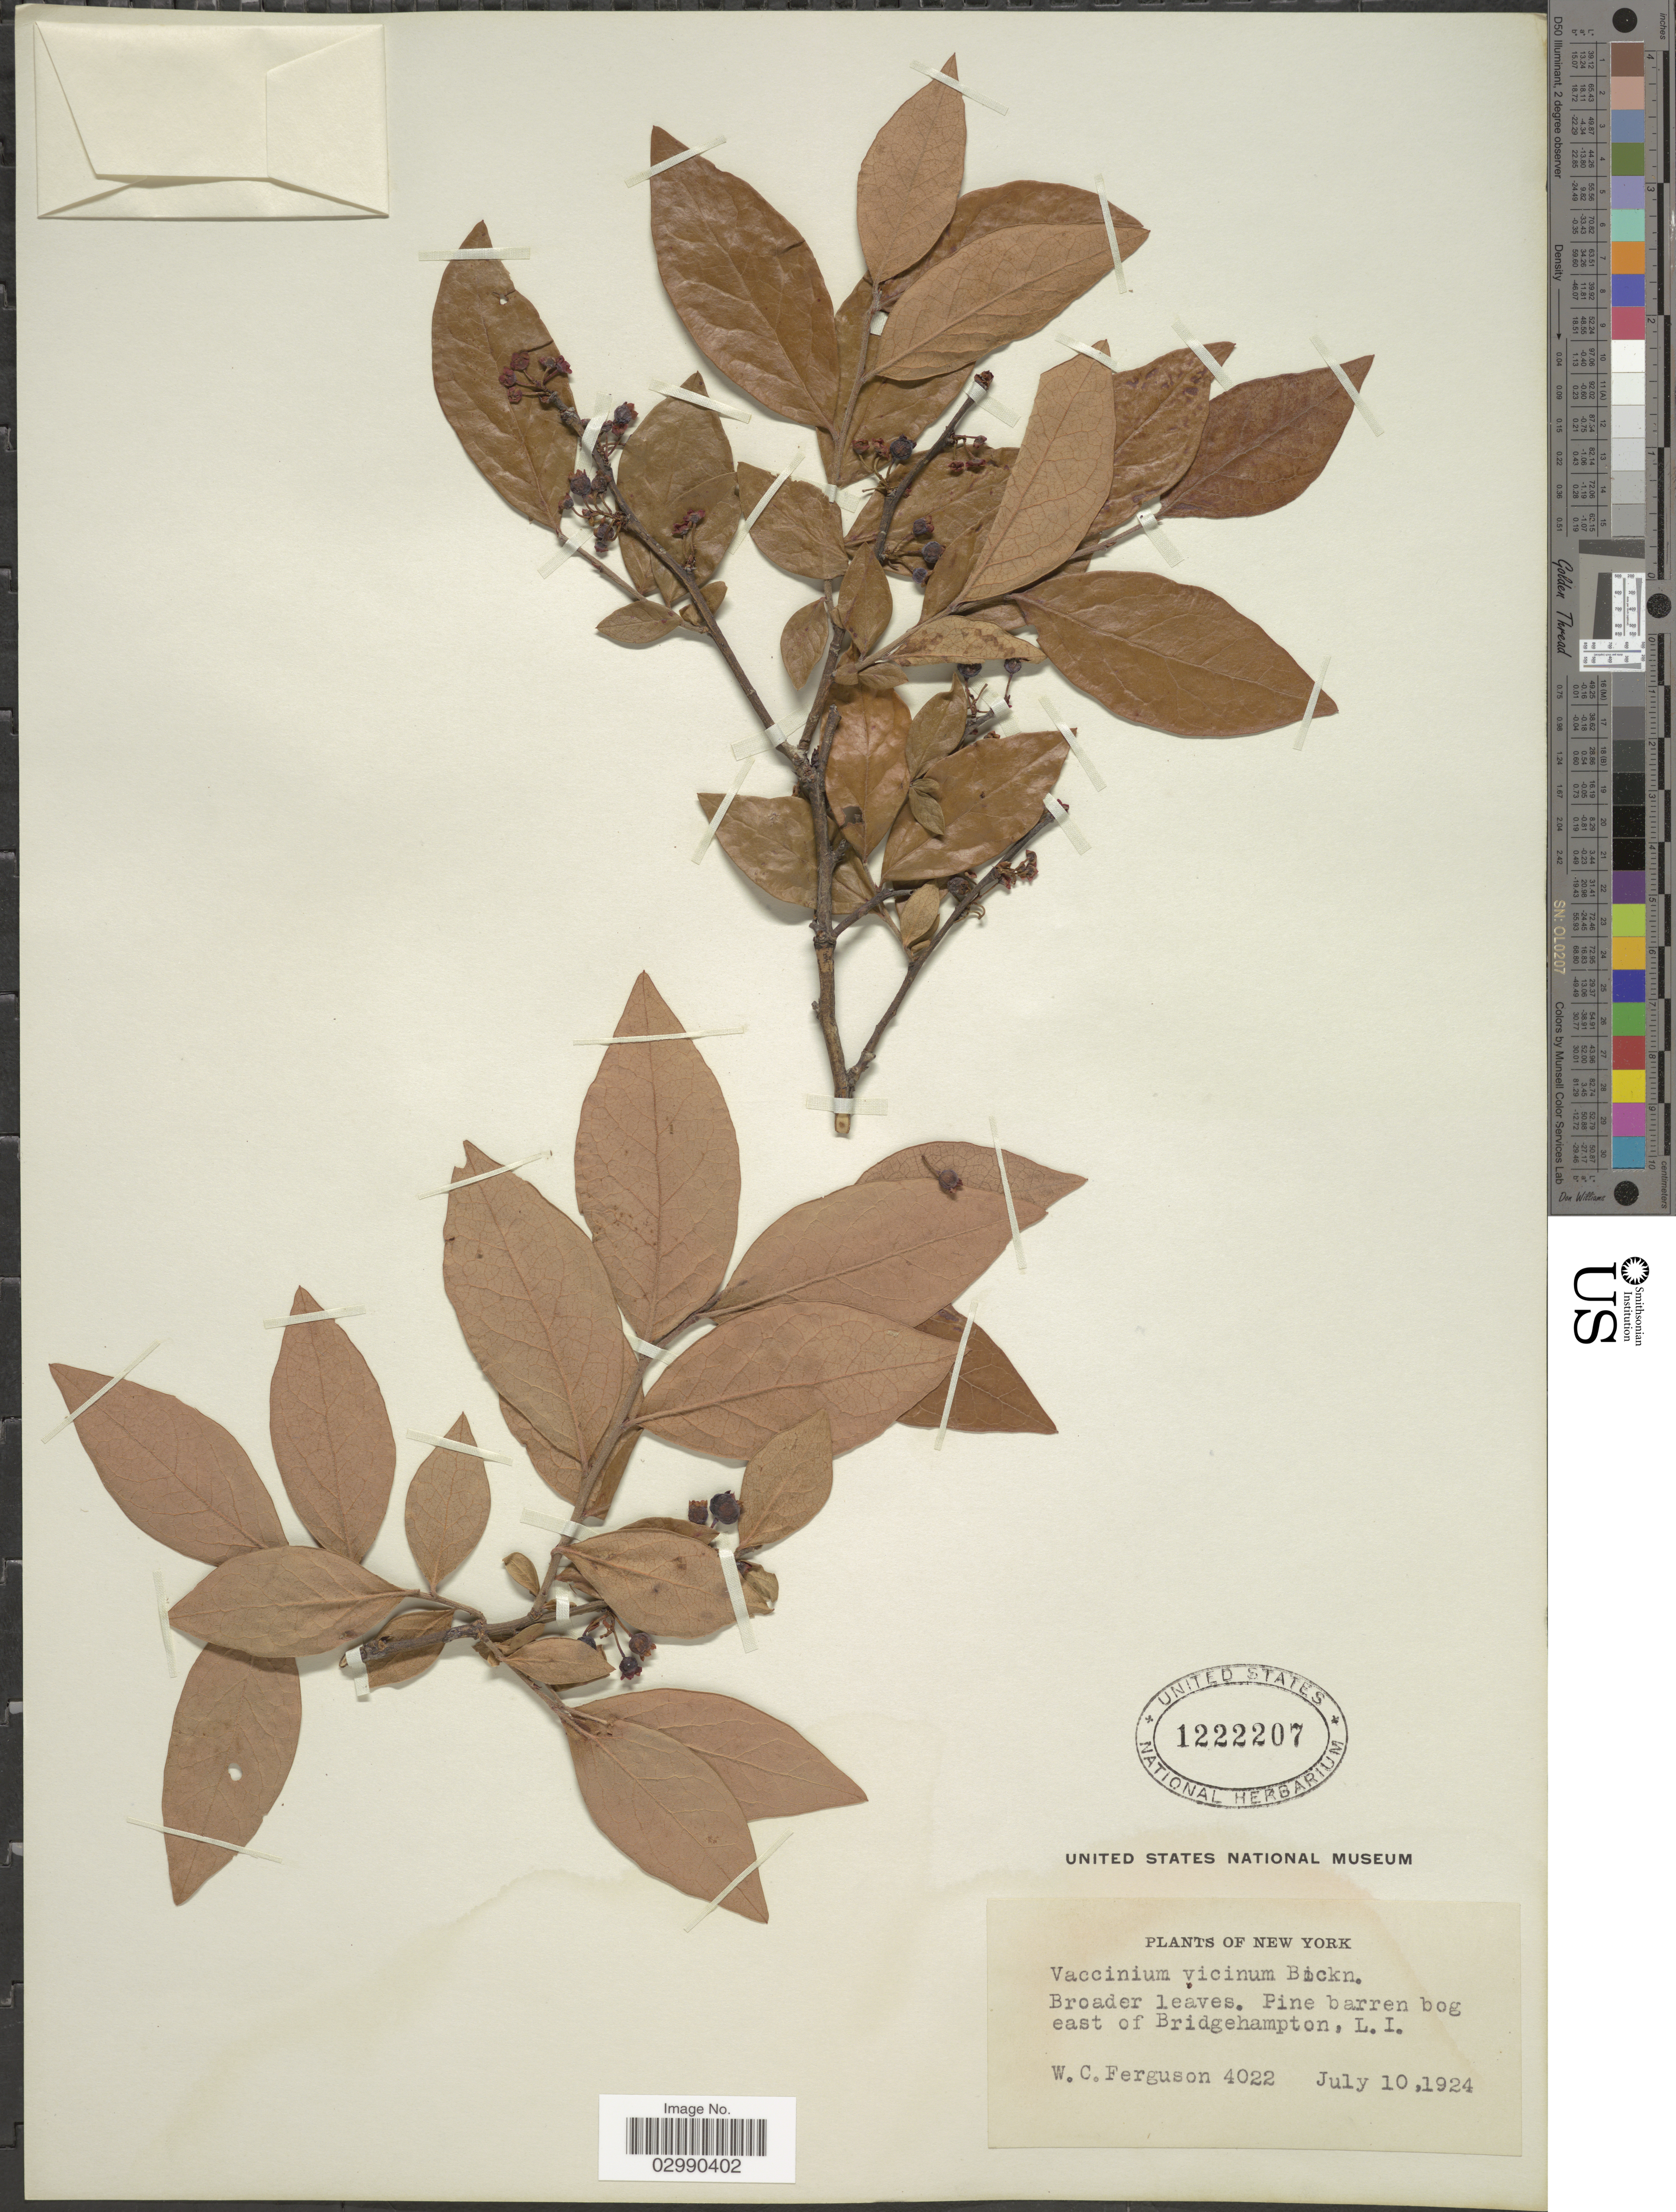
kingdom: Plantae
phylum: Tracheophyta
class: Magnoliopsida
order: Ericales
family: Ericaceae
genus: Vaccinium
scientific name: Vaccinium vicinum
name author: E.P. Bicknell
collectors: W. Ferguson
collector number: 4022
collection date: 1924-07-10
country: United States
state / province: New York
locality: Pine barren bog east of Bridgehampton, L.I.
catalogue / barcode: US 1222207